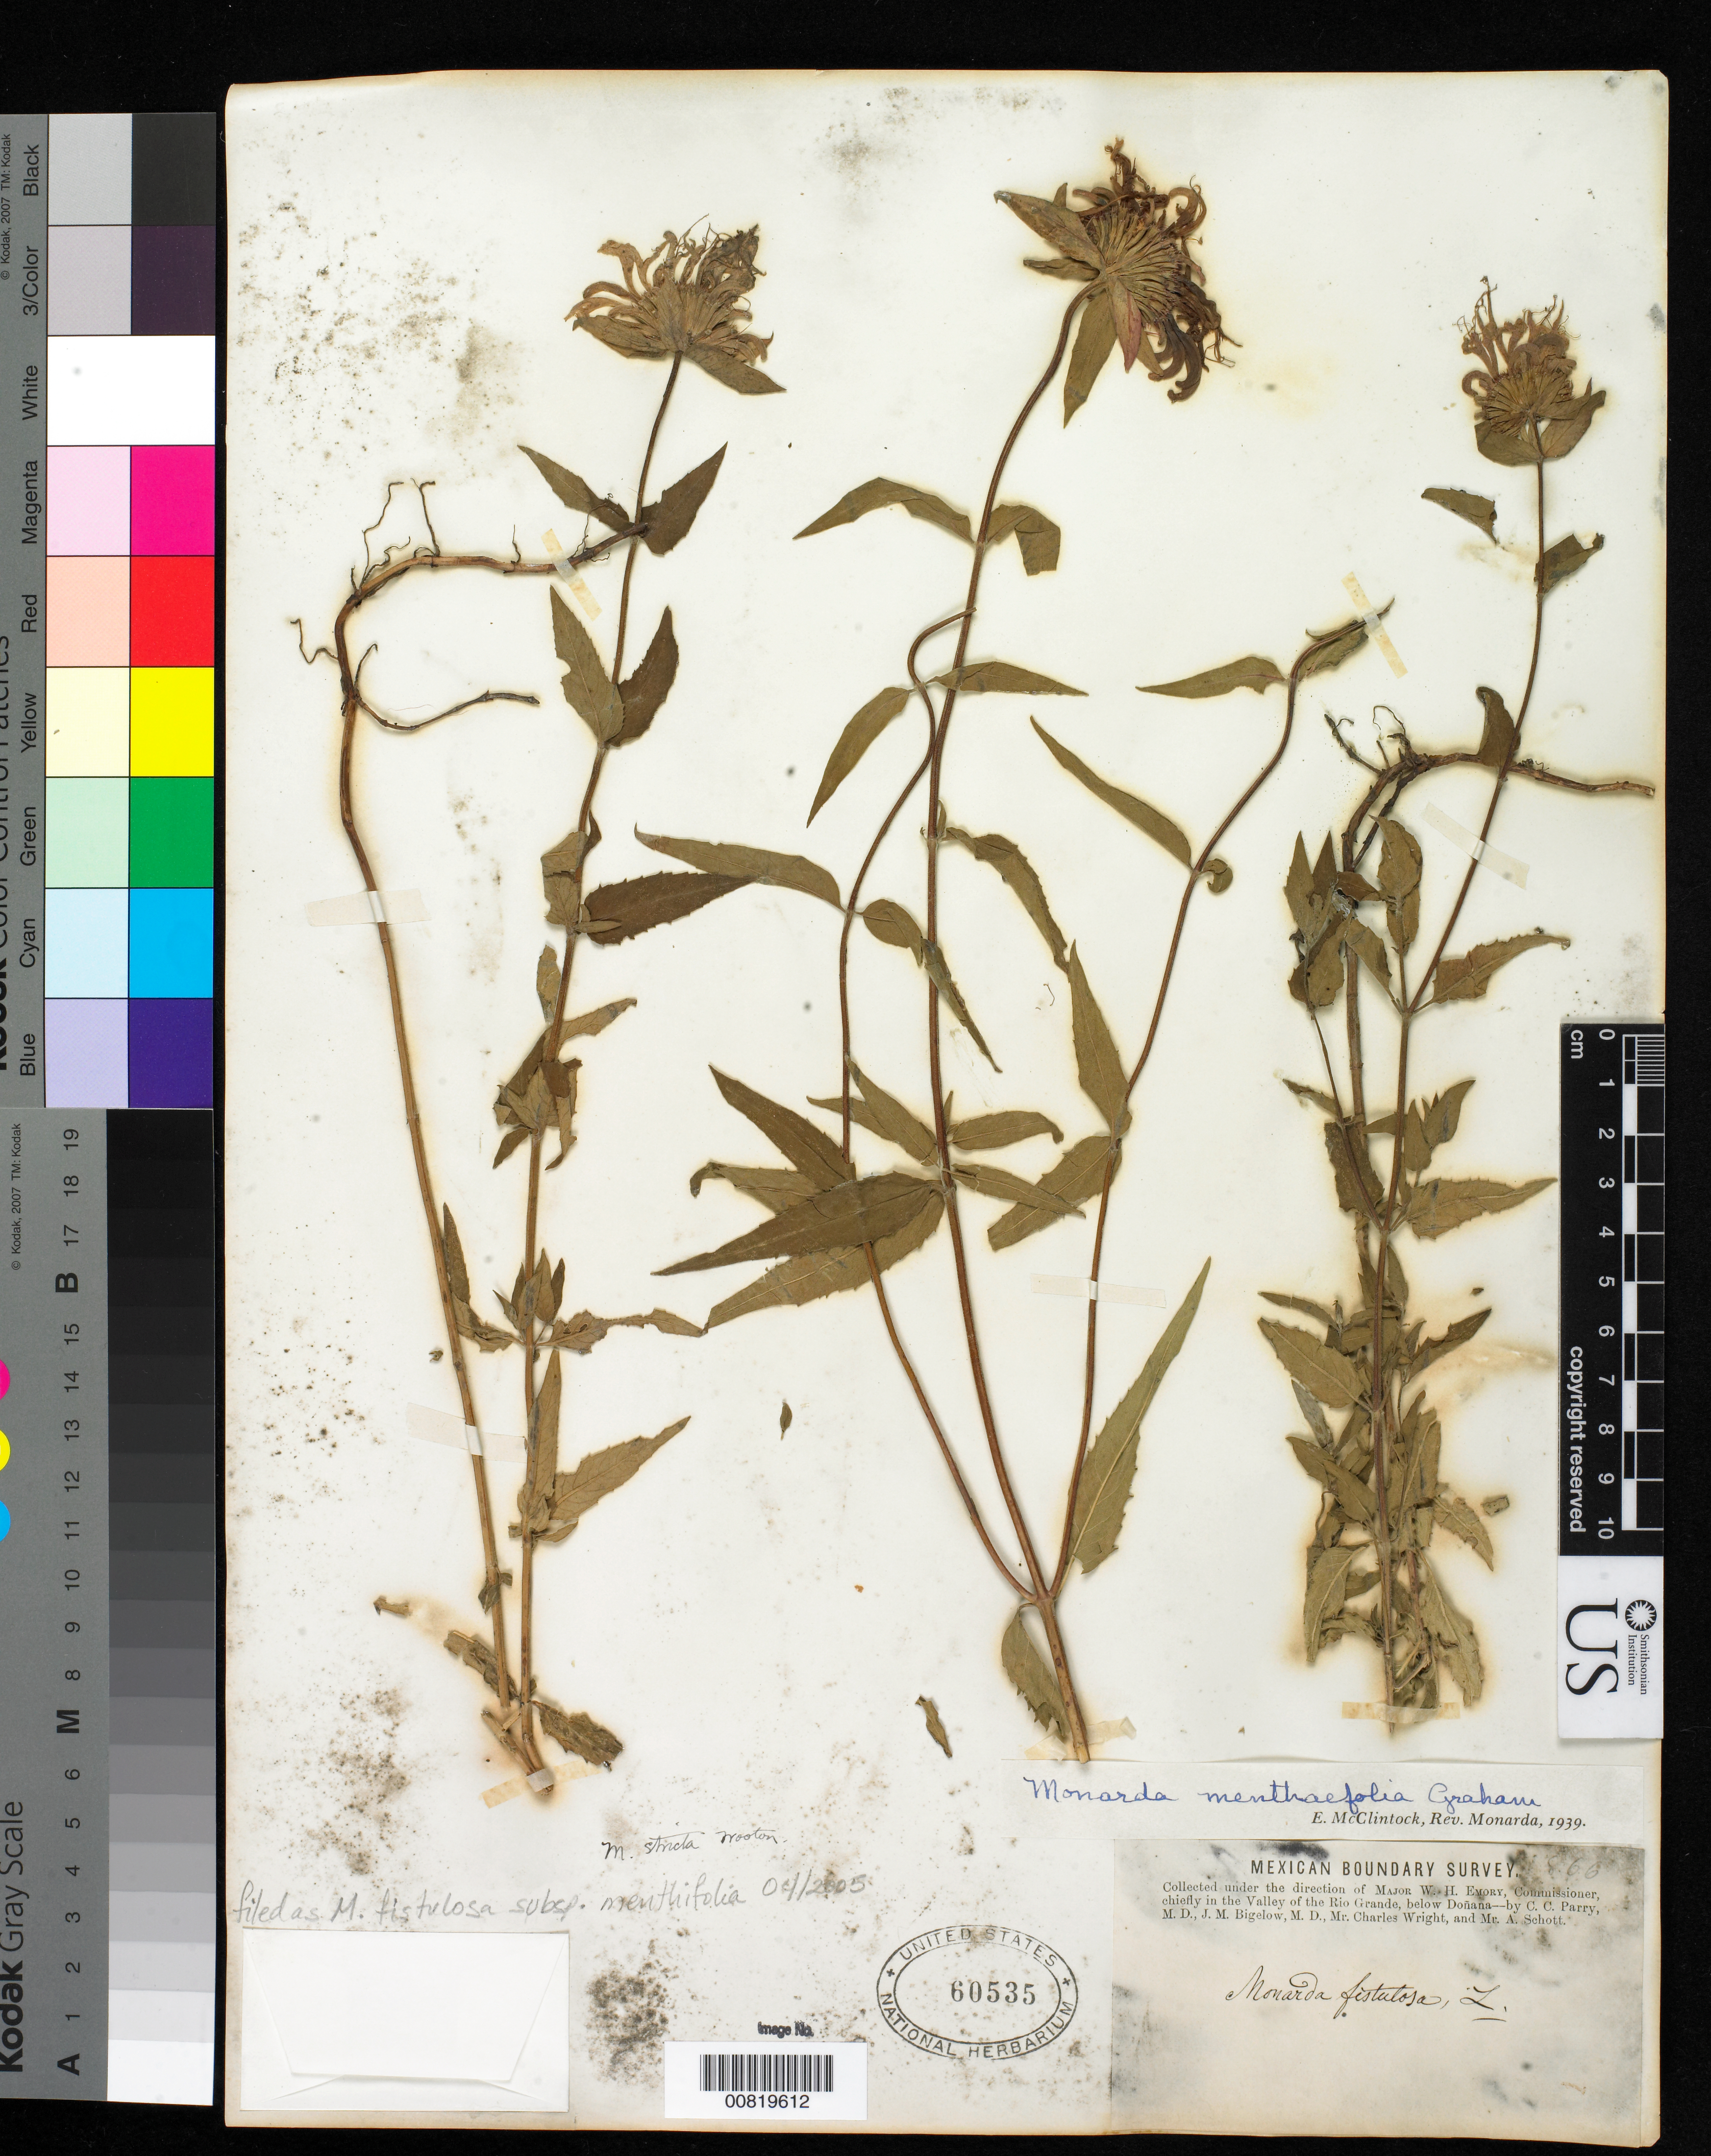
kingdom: Plantae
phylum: Tracheophyta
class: Magnoliopsida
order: Lamiales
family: Lamiaceae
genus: Monarda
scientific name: Monarda fistulosa var. menthifolia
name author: (Graham) Fernald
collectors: C. C. Parry, J. M. Bigelow, C. Wright & A. C. V. Schott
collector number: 866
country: United States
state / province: New Mexico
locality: Valley of the Rio Grande, below Doñana, New Mexico.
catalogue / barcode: US 60535